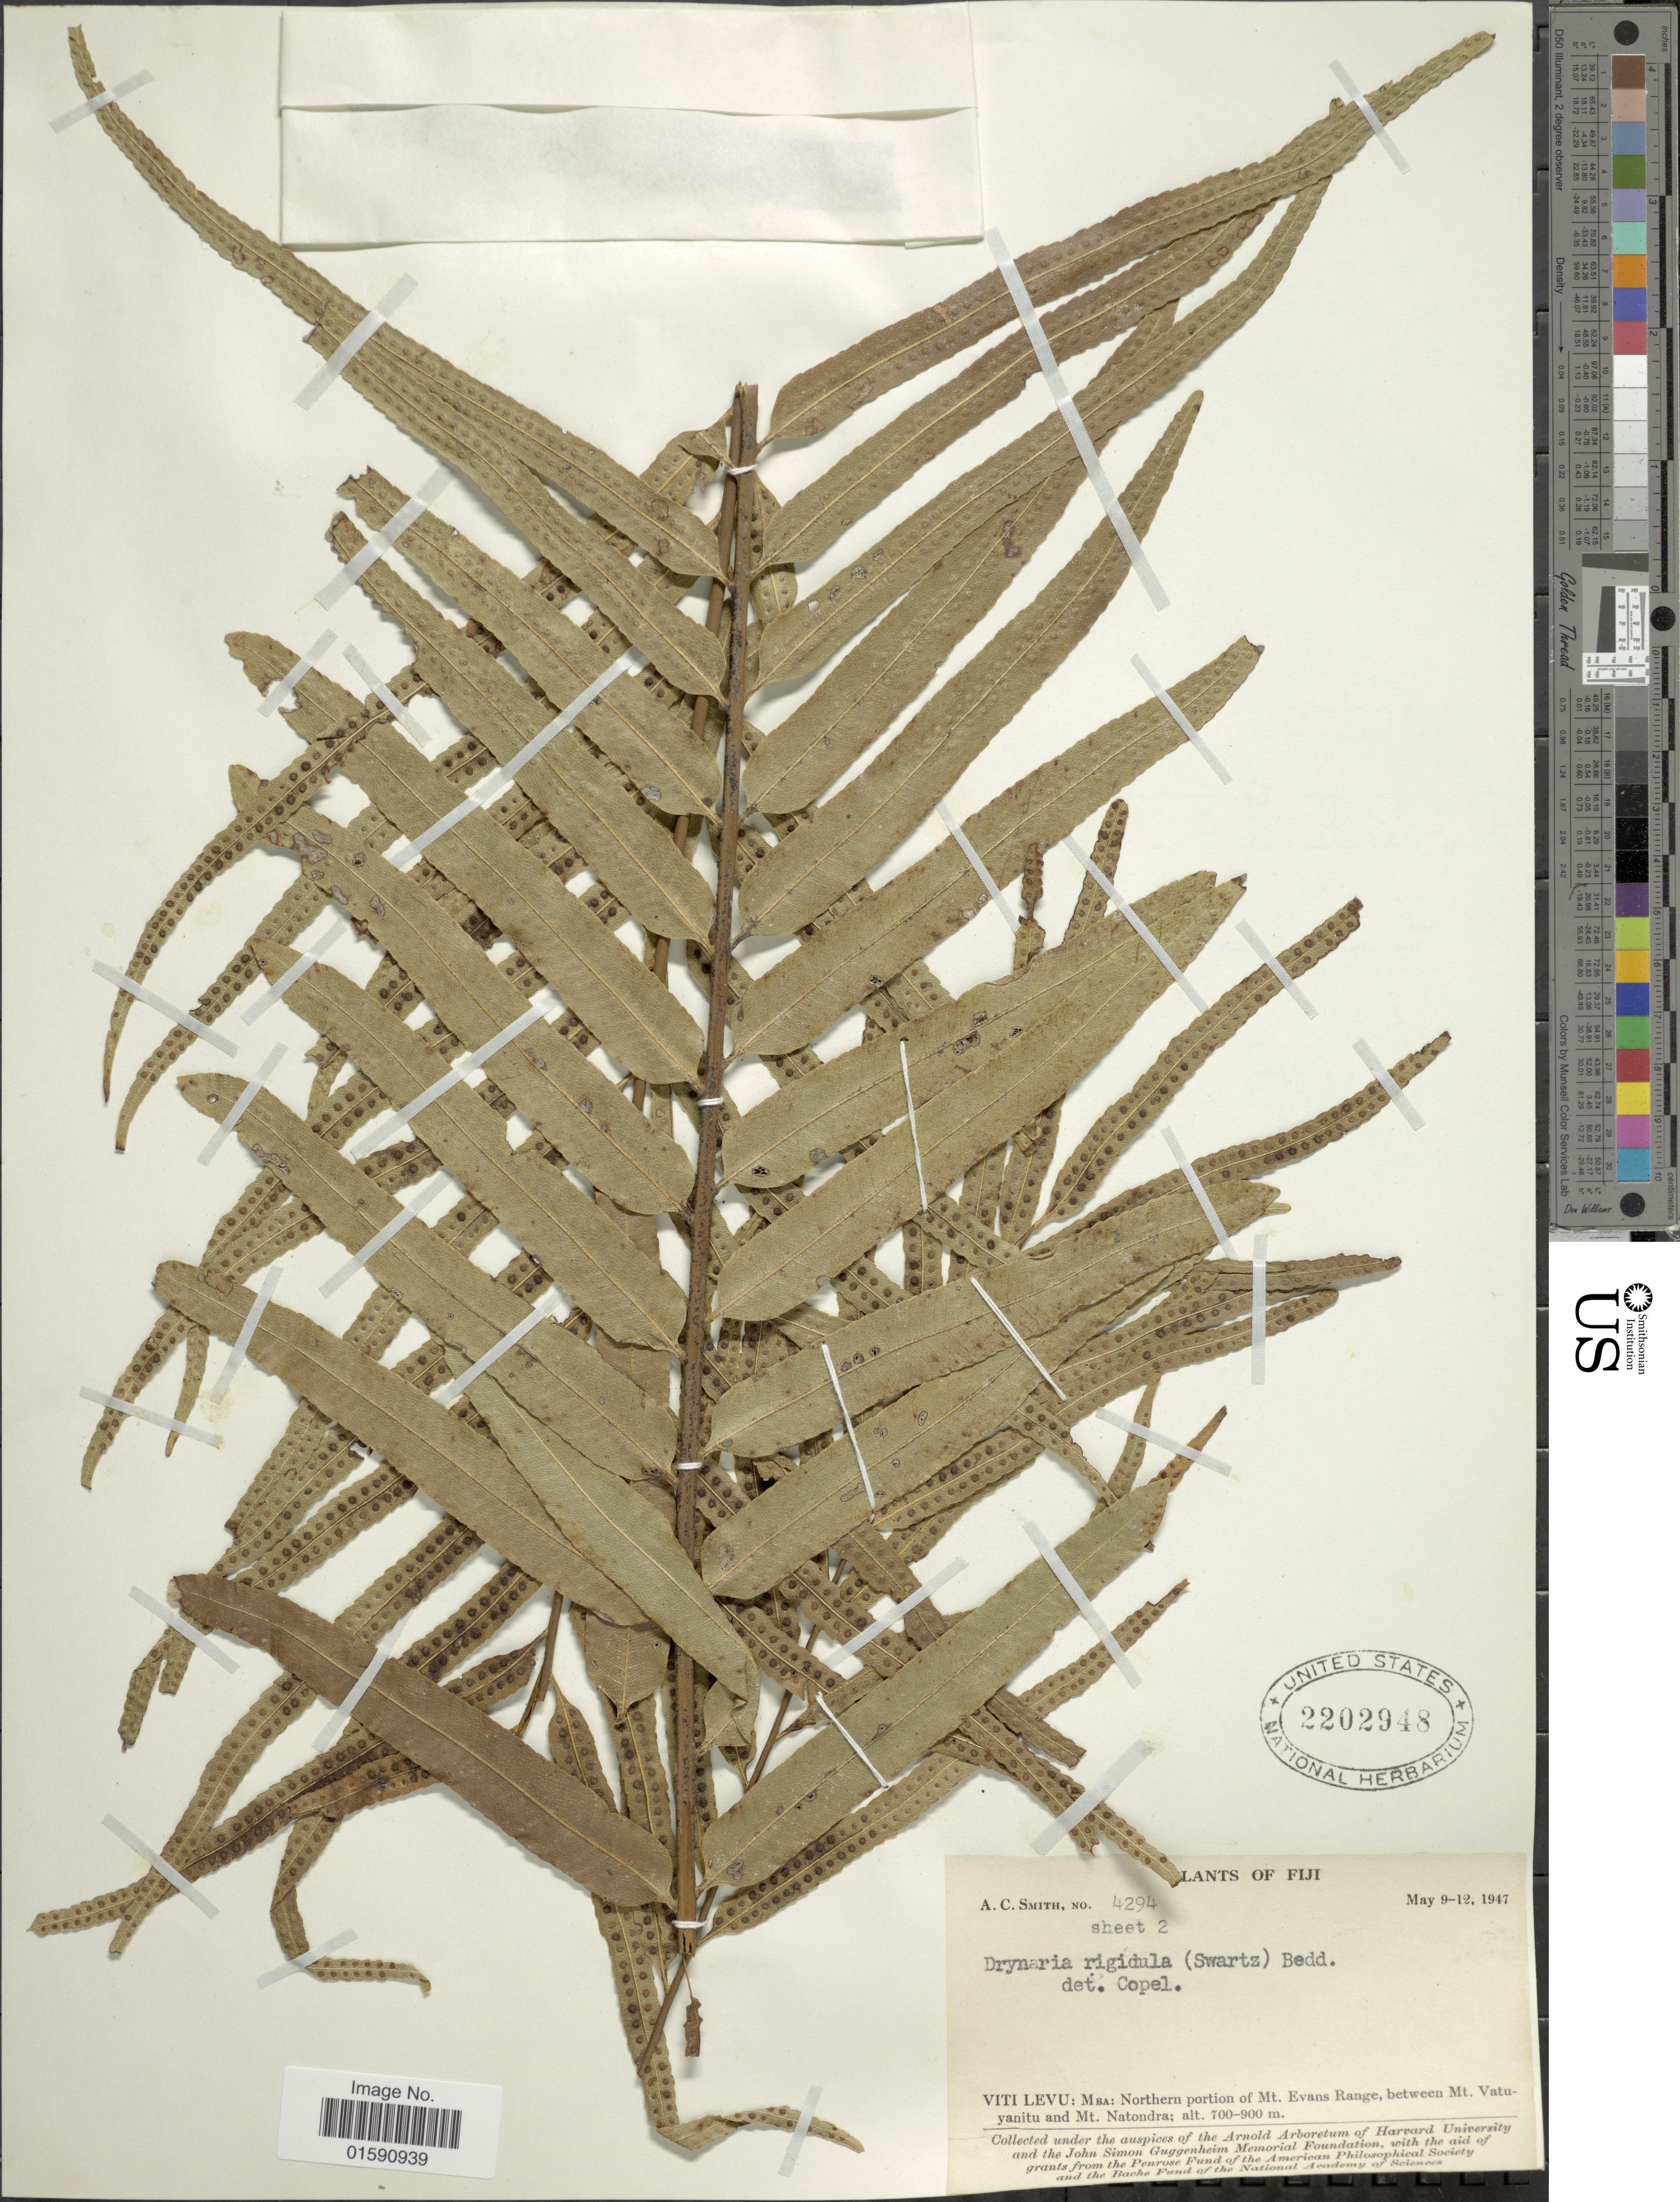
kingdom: Plantae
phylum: Tracheophyta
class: Polypodiopsida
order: Polypodiales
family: Polypodiaceae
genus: Drynaria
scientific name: Drynaria rigidula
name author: (Sw.) Bedd.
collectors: A. C. Smith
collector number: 4294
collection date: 1947-05-09/1947-05-12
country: Fiji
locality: Viti Levu: Mba: Northern portion of Mt. Evans Range, between Mt. Vatuyanitu and Mt. Natondra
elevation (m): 700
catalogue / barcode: US 2202948